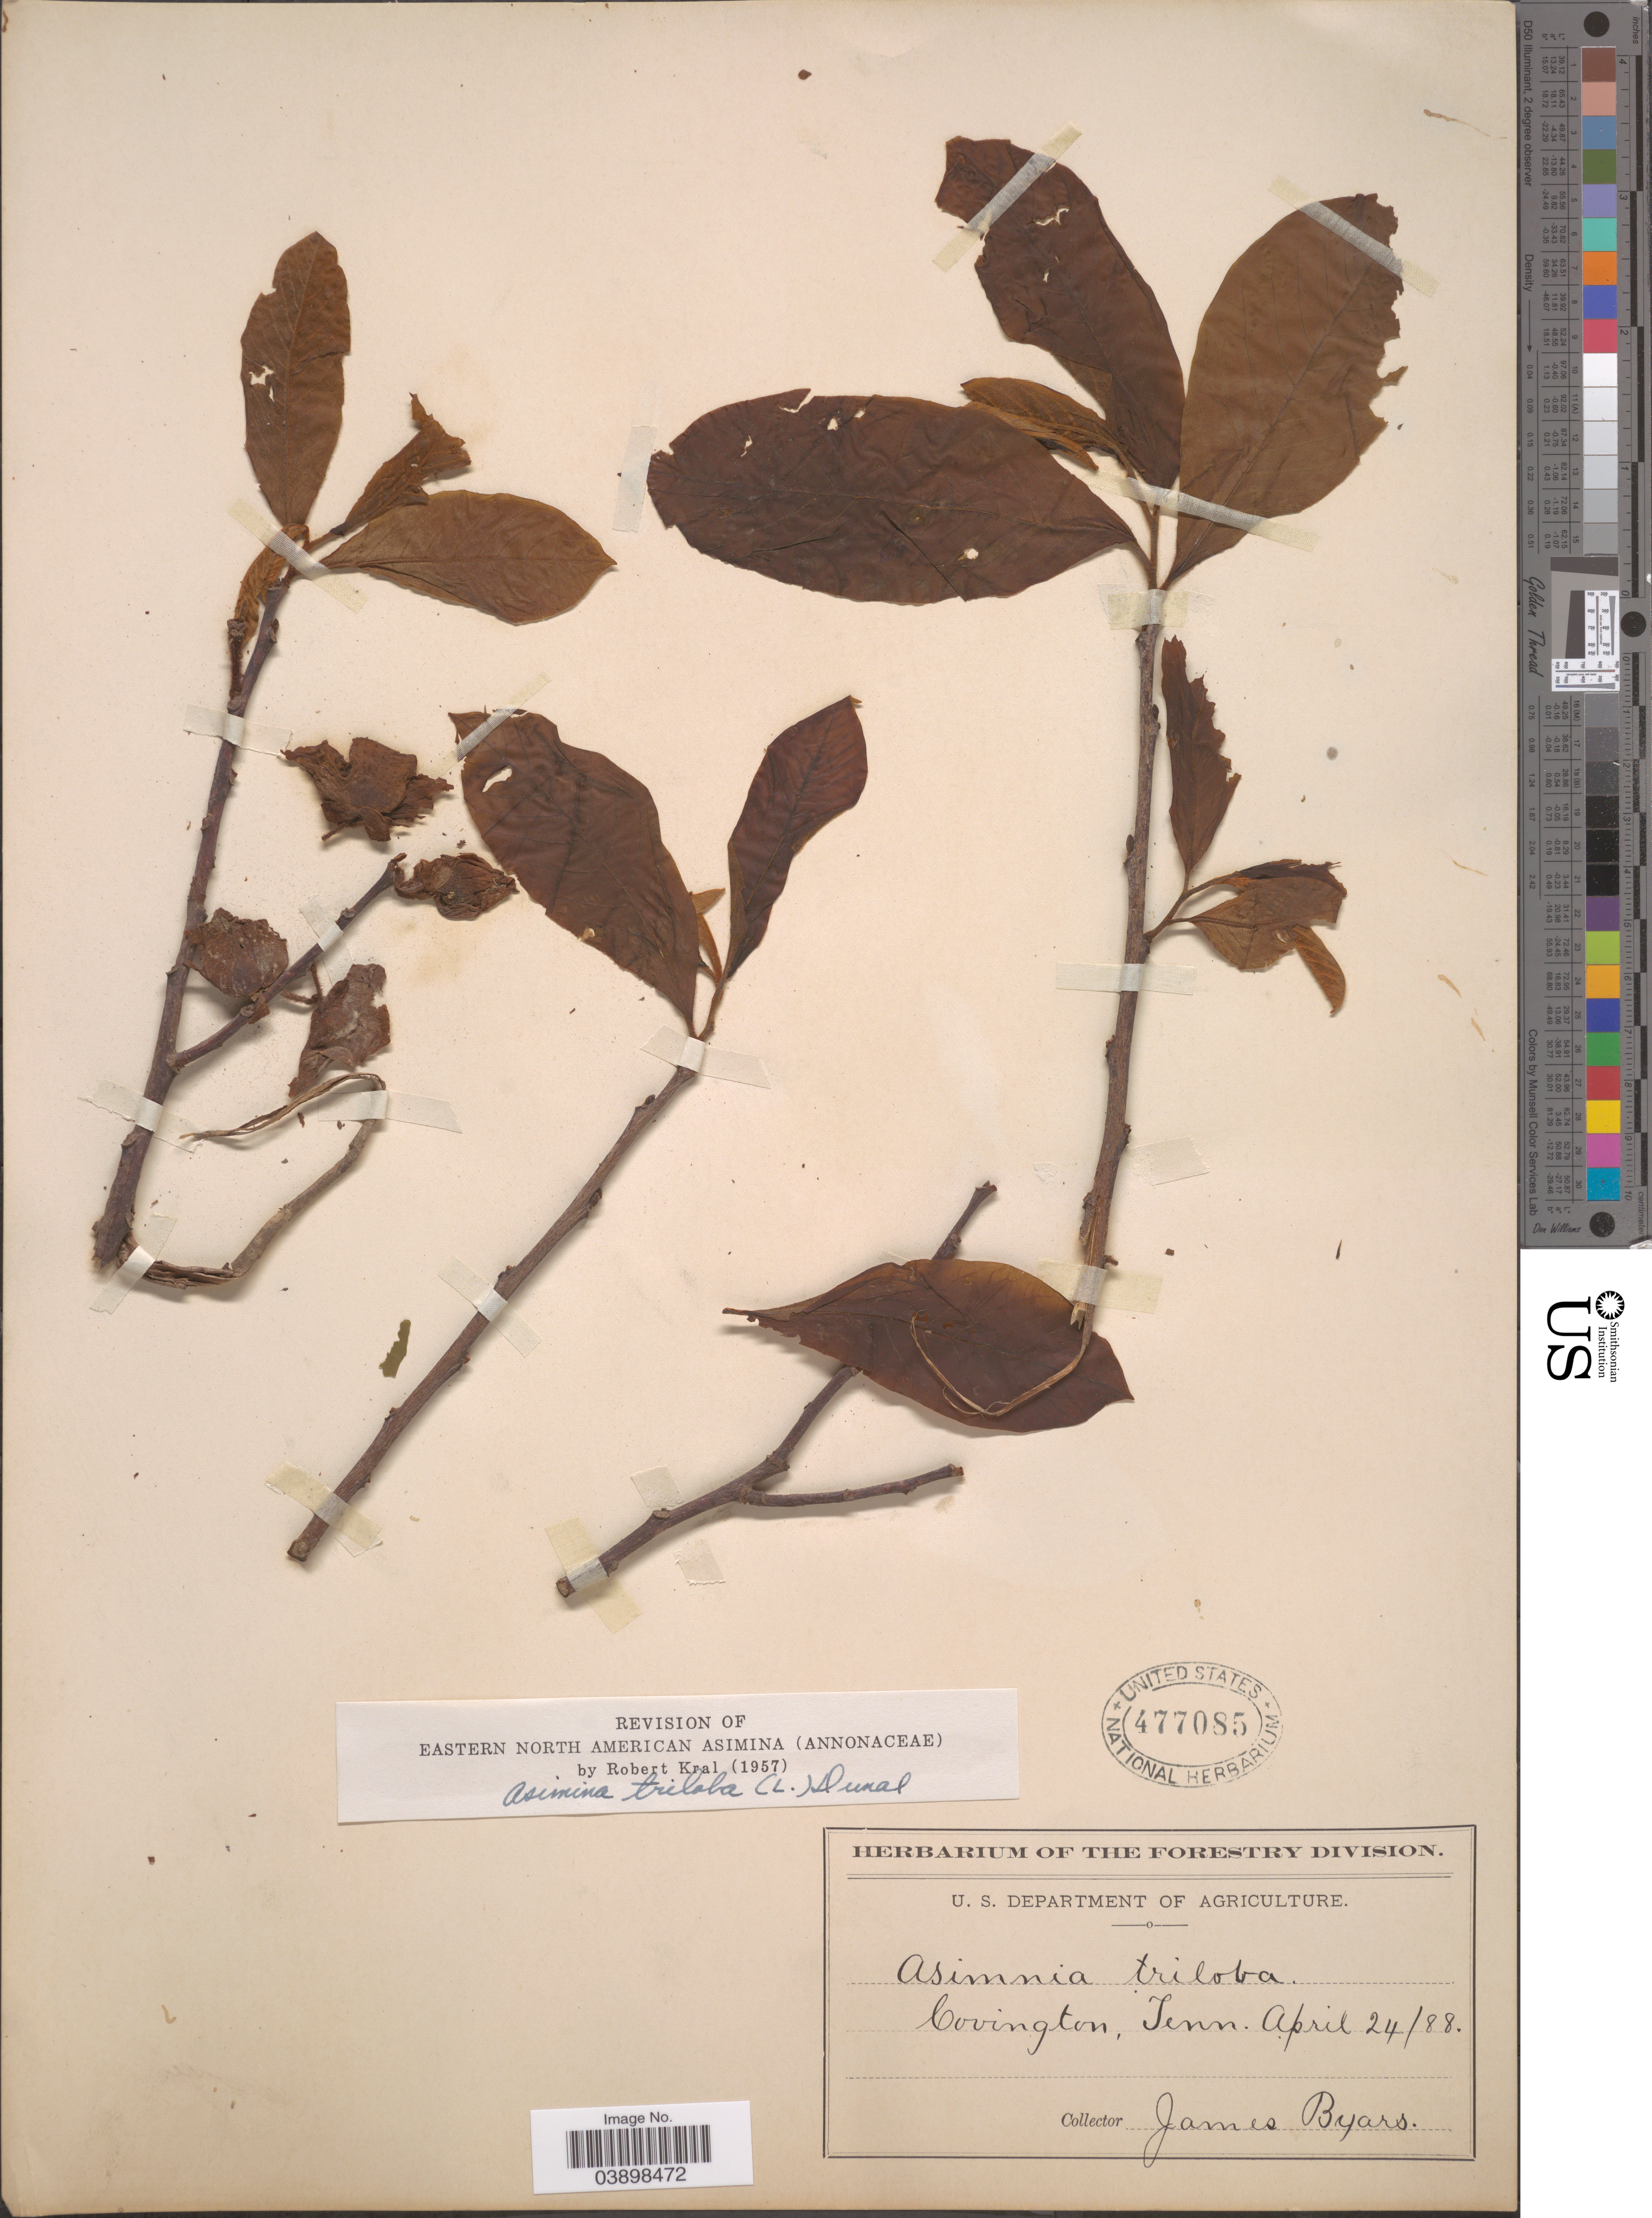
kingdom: Plantae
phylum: Tracheophyta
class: Magnoliopsida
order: Magnoliales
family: Annonaceae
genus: Asimina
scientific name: Asimina triloba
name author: (L.) Dunal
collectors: J. Byars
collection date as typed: Transcribed d/m/y: 24/4/88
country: United States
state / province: Tennessee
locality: Covington.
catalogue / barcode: US 477085